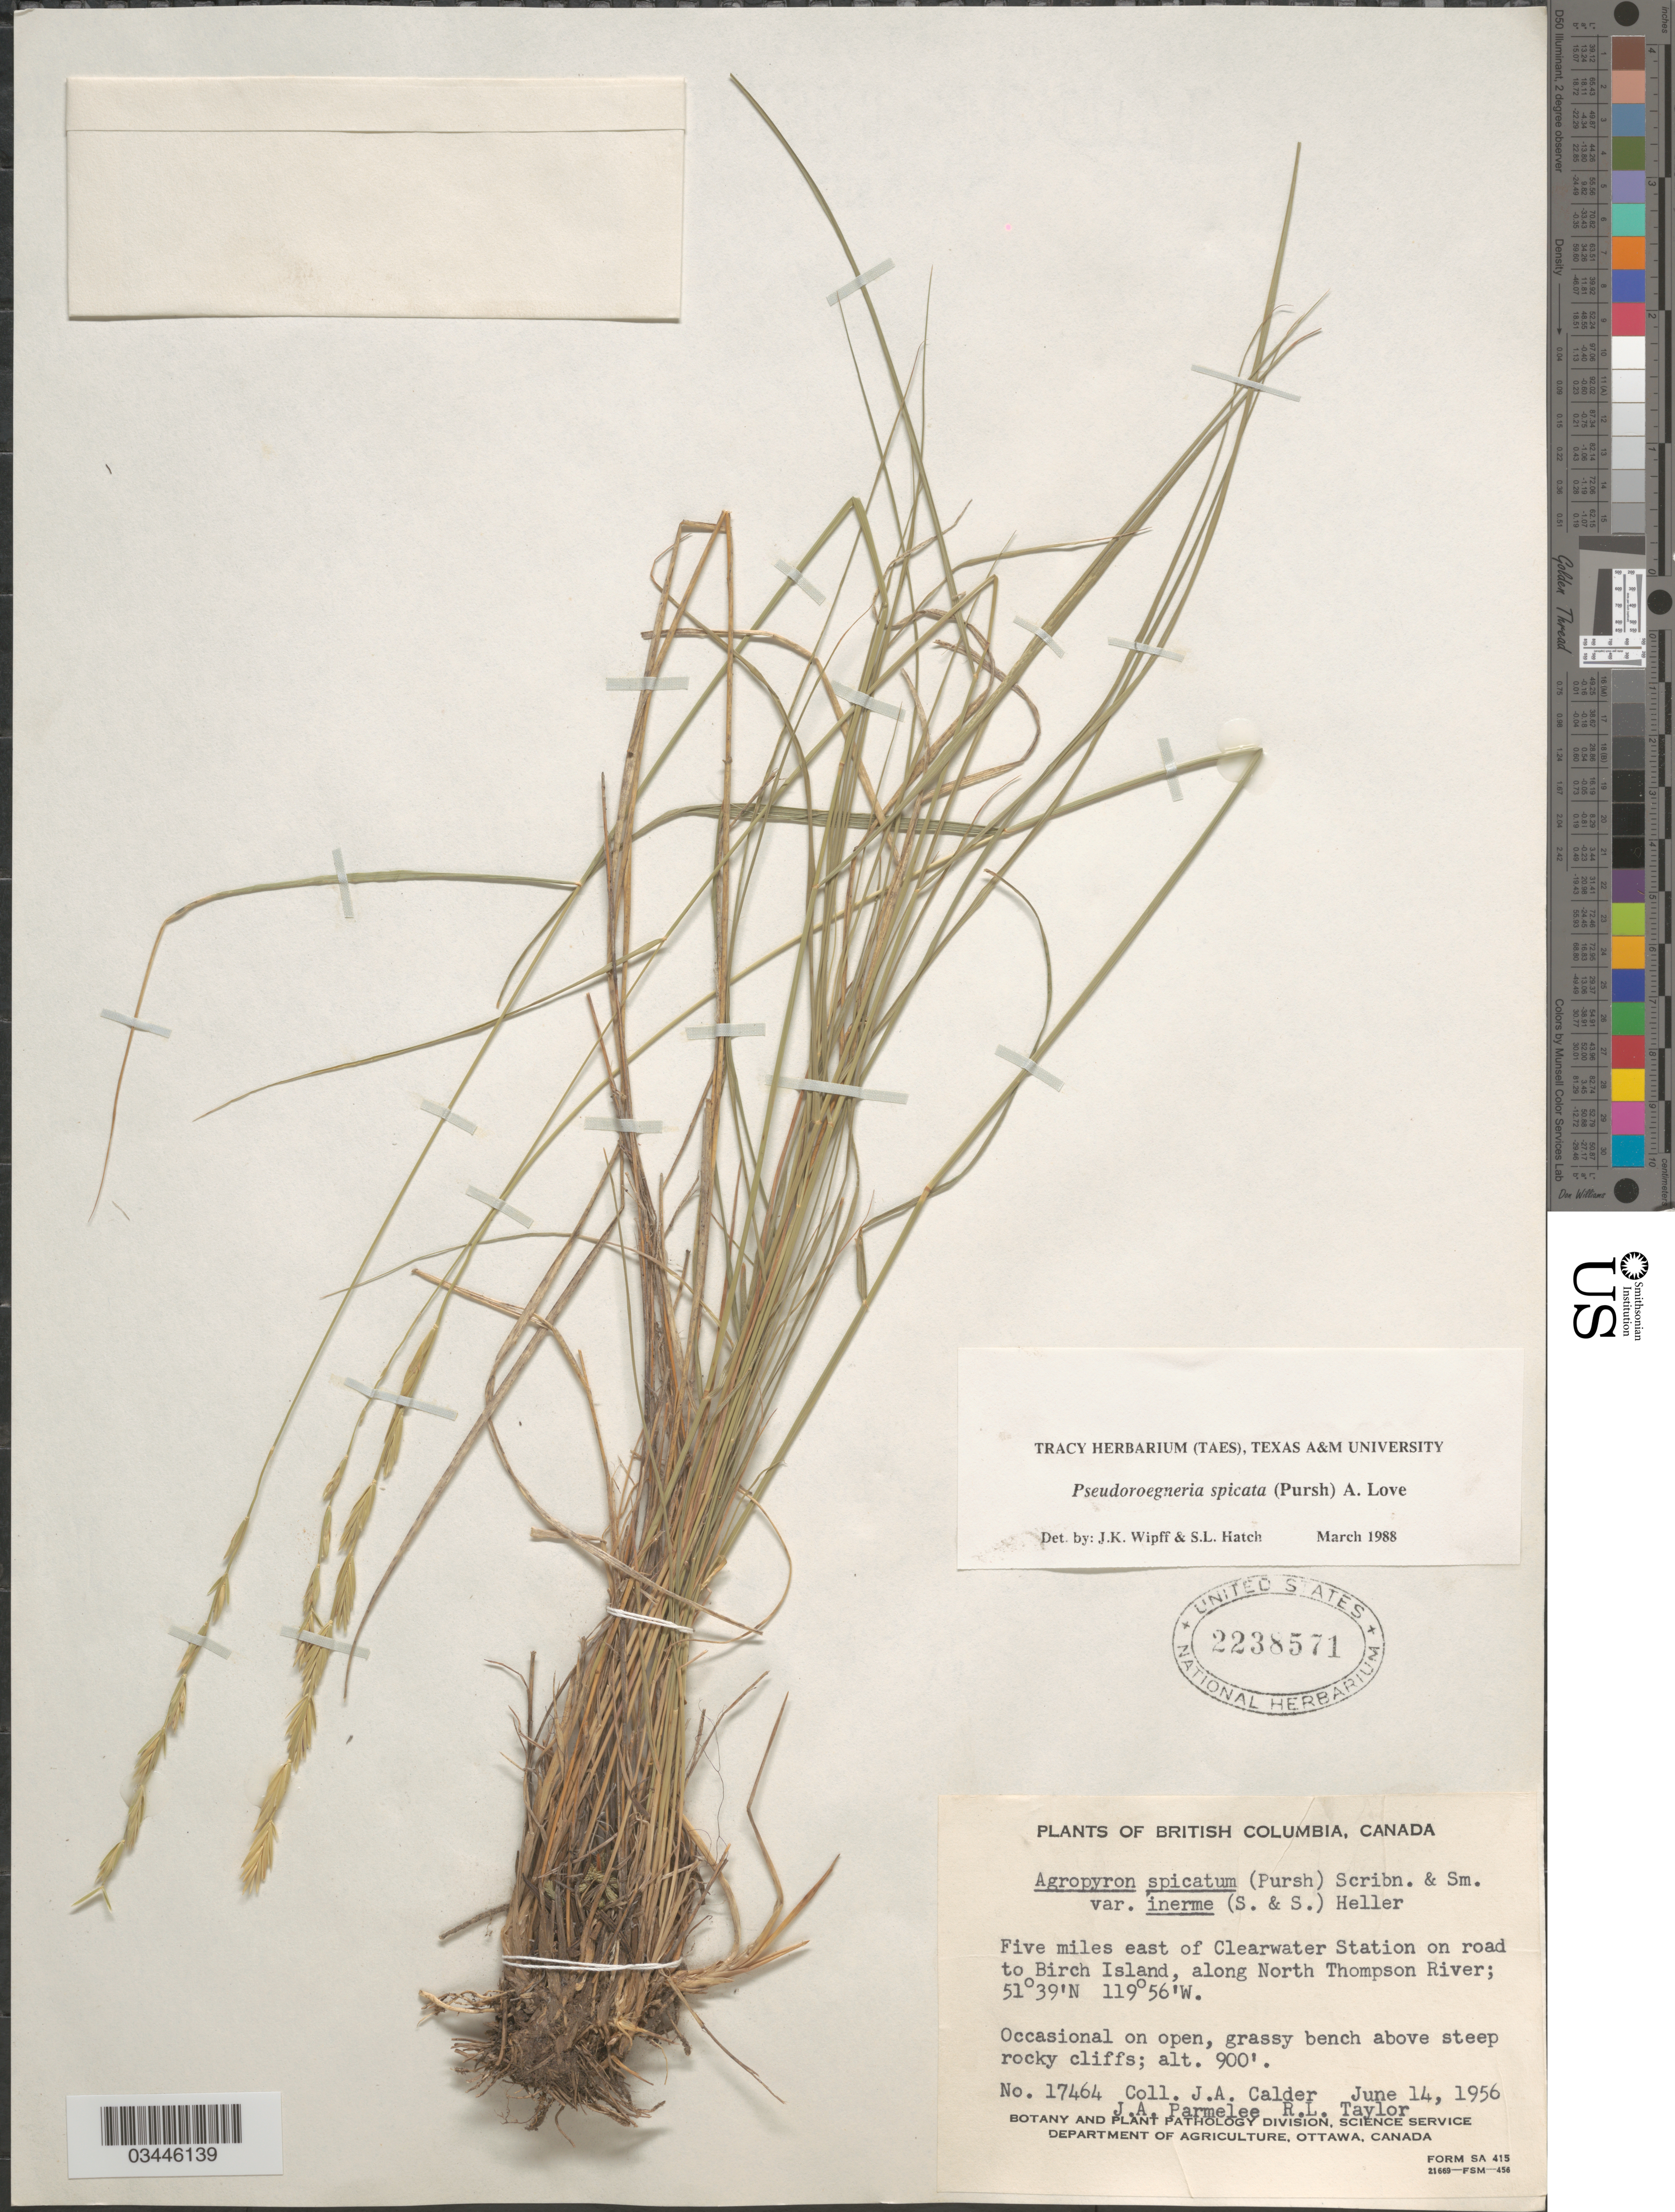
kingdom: Plantae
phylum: Tracheophyta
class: Liliopsida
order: Poales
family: Poaceae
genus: Pseudoroegneria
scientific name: Pseudoroegneria spicata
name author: (Pursh) Á. Löve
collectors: J. A. Calder, J. A. Parmelee & R. Taylor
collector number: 17464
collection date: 1956-06-14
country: Canada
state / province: British Columbia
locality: Five miles east of Clearwater Station on road to Birch Island, along North Thompson River. Occasional on open, grassy bench above steep rocky cliffs.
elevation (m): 274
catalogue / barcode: US 2238571